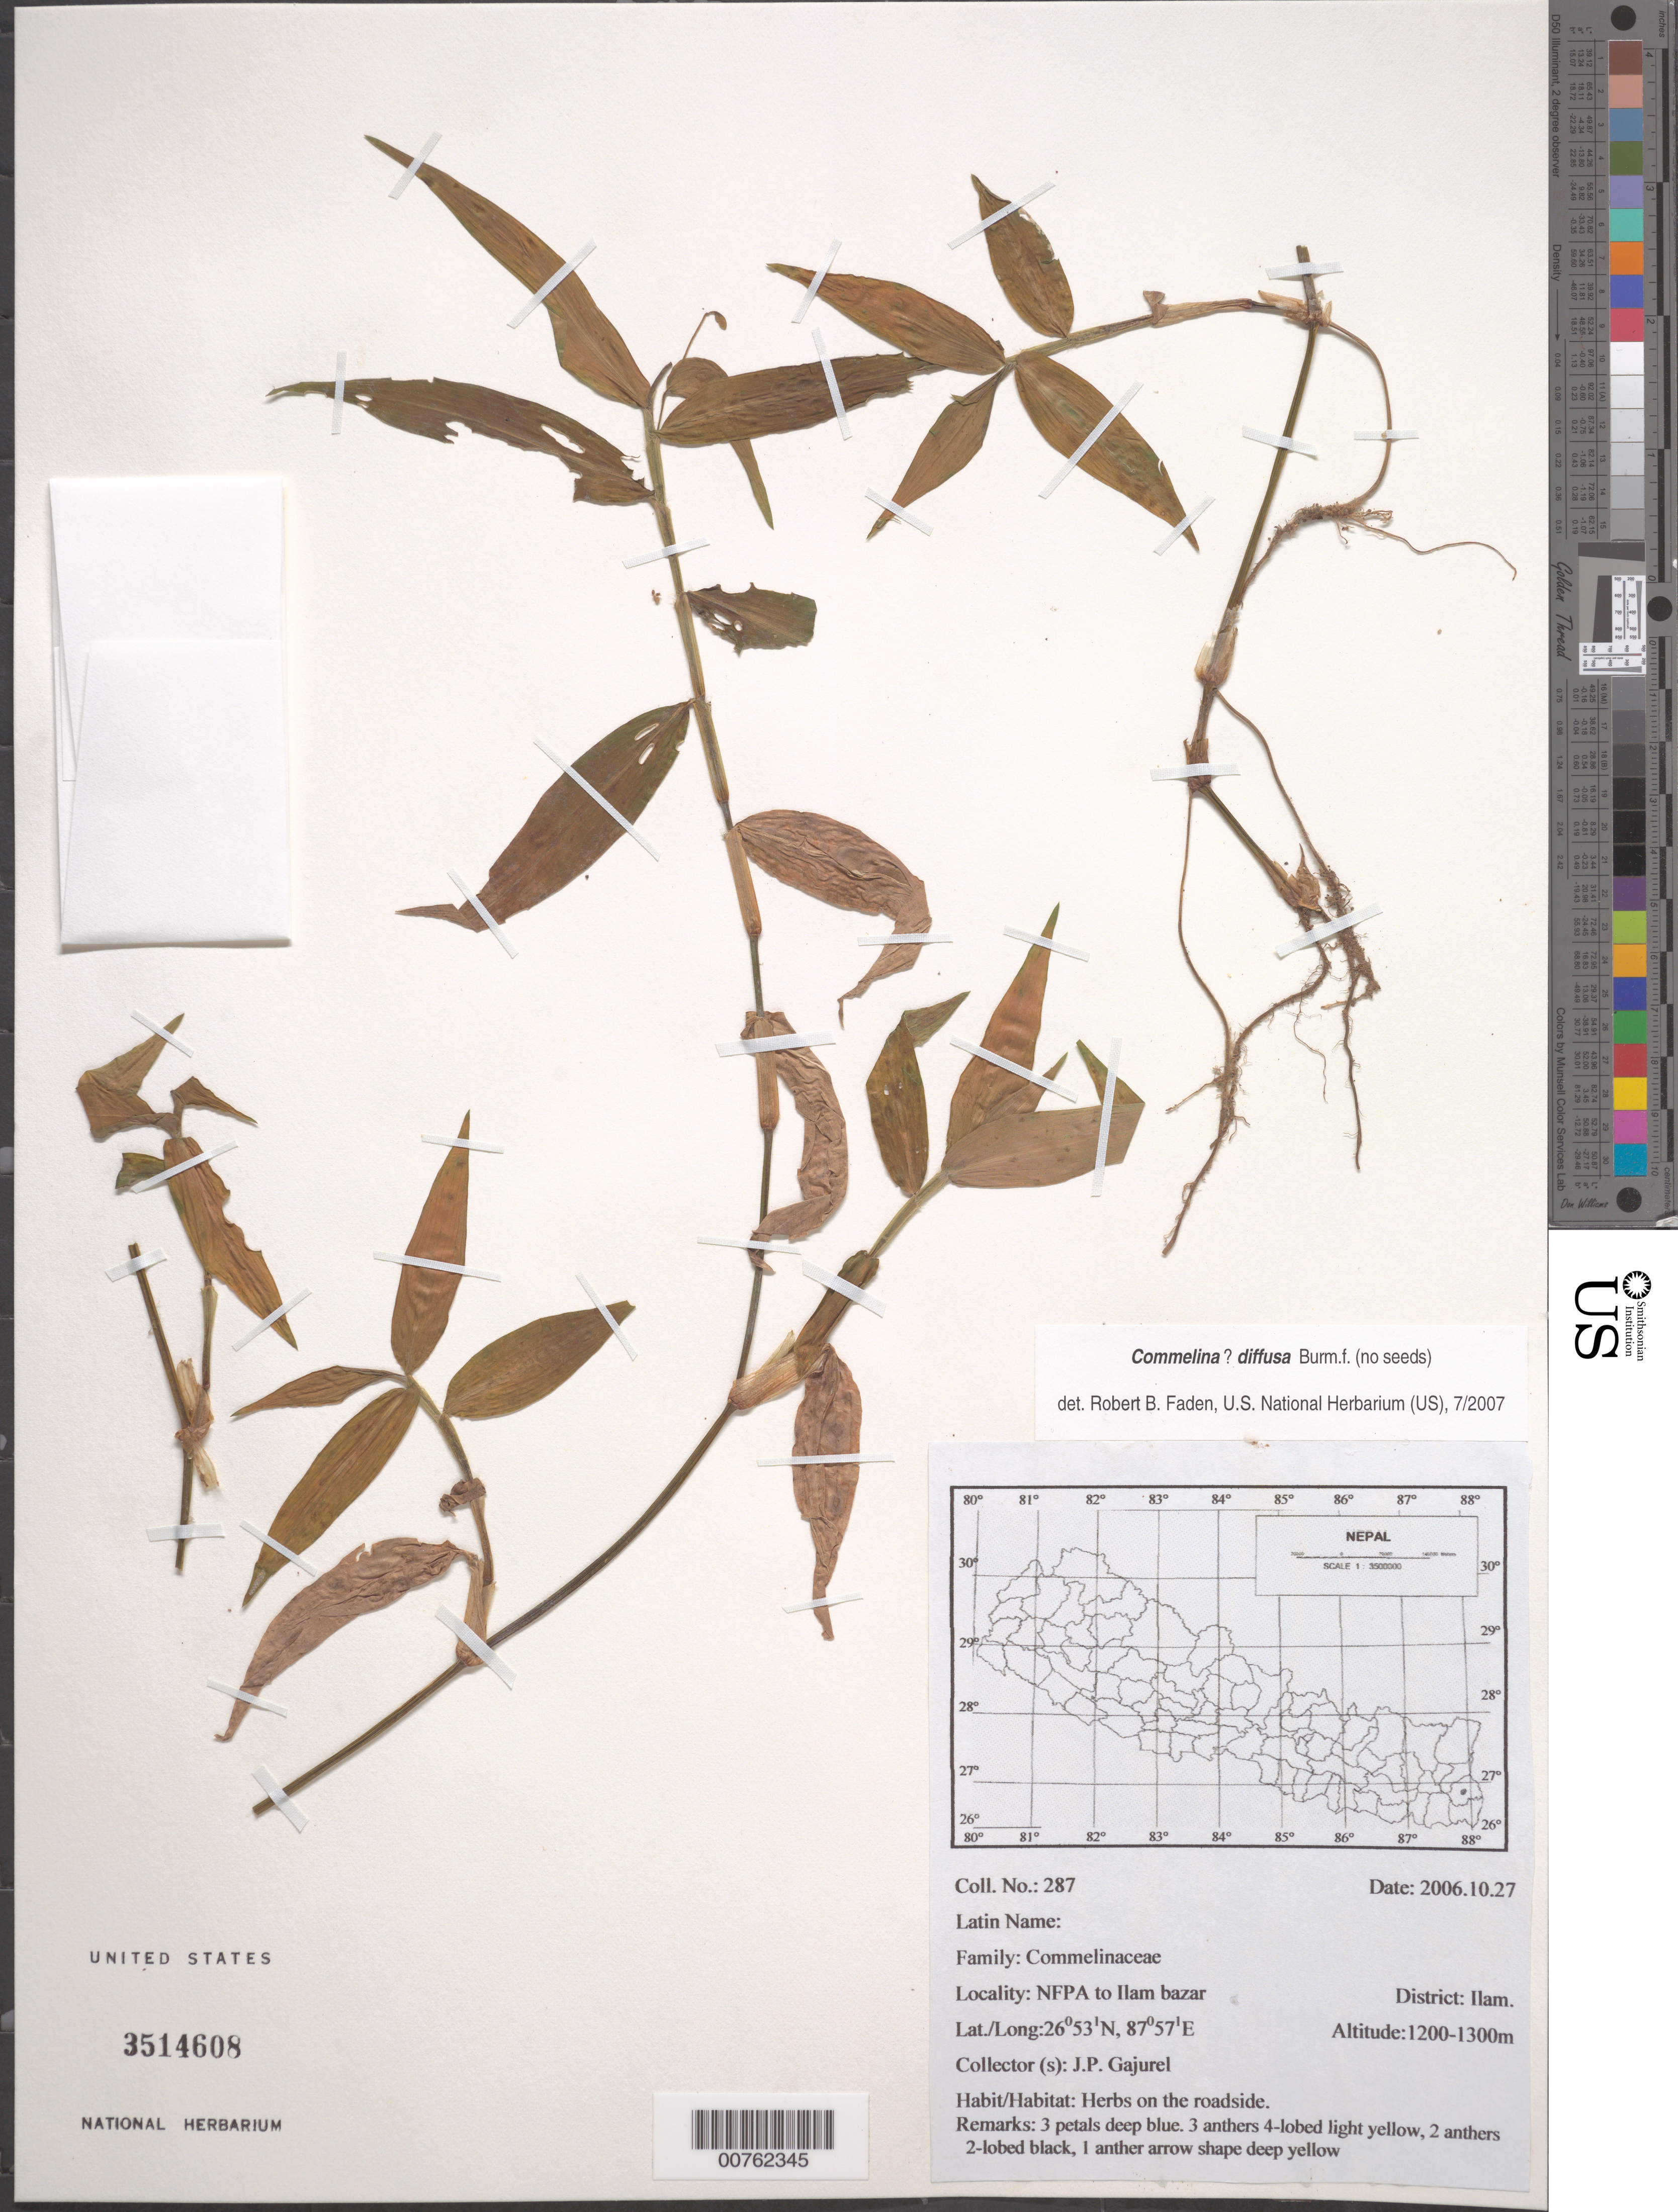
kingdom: Plantae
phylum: Tracheophyta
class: Liliopsida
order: Commelinales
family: Commelinaceae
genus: Commelina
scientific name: Commelina diffusa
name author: Burm. f.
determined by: Faden, Robert B., (US), Smithsonian Institution - National Museum of Natural History (UNITED STATES)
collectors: J. Gajurel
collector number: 287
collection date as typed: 27 Oct 2006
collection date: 2006-10-27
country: Nepal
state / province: Mechi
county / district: Ilam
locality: NFPA to Ilam bazar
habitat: Herbs, on the road side.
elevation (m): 1200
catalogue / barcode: US 3514608